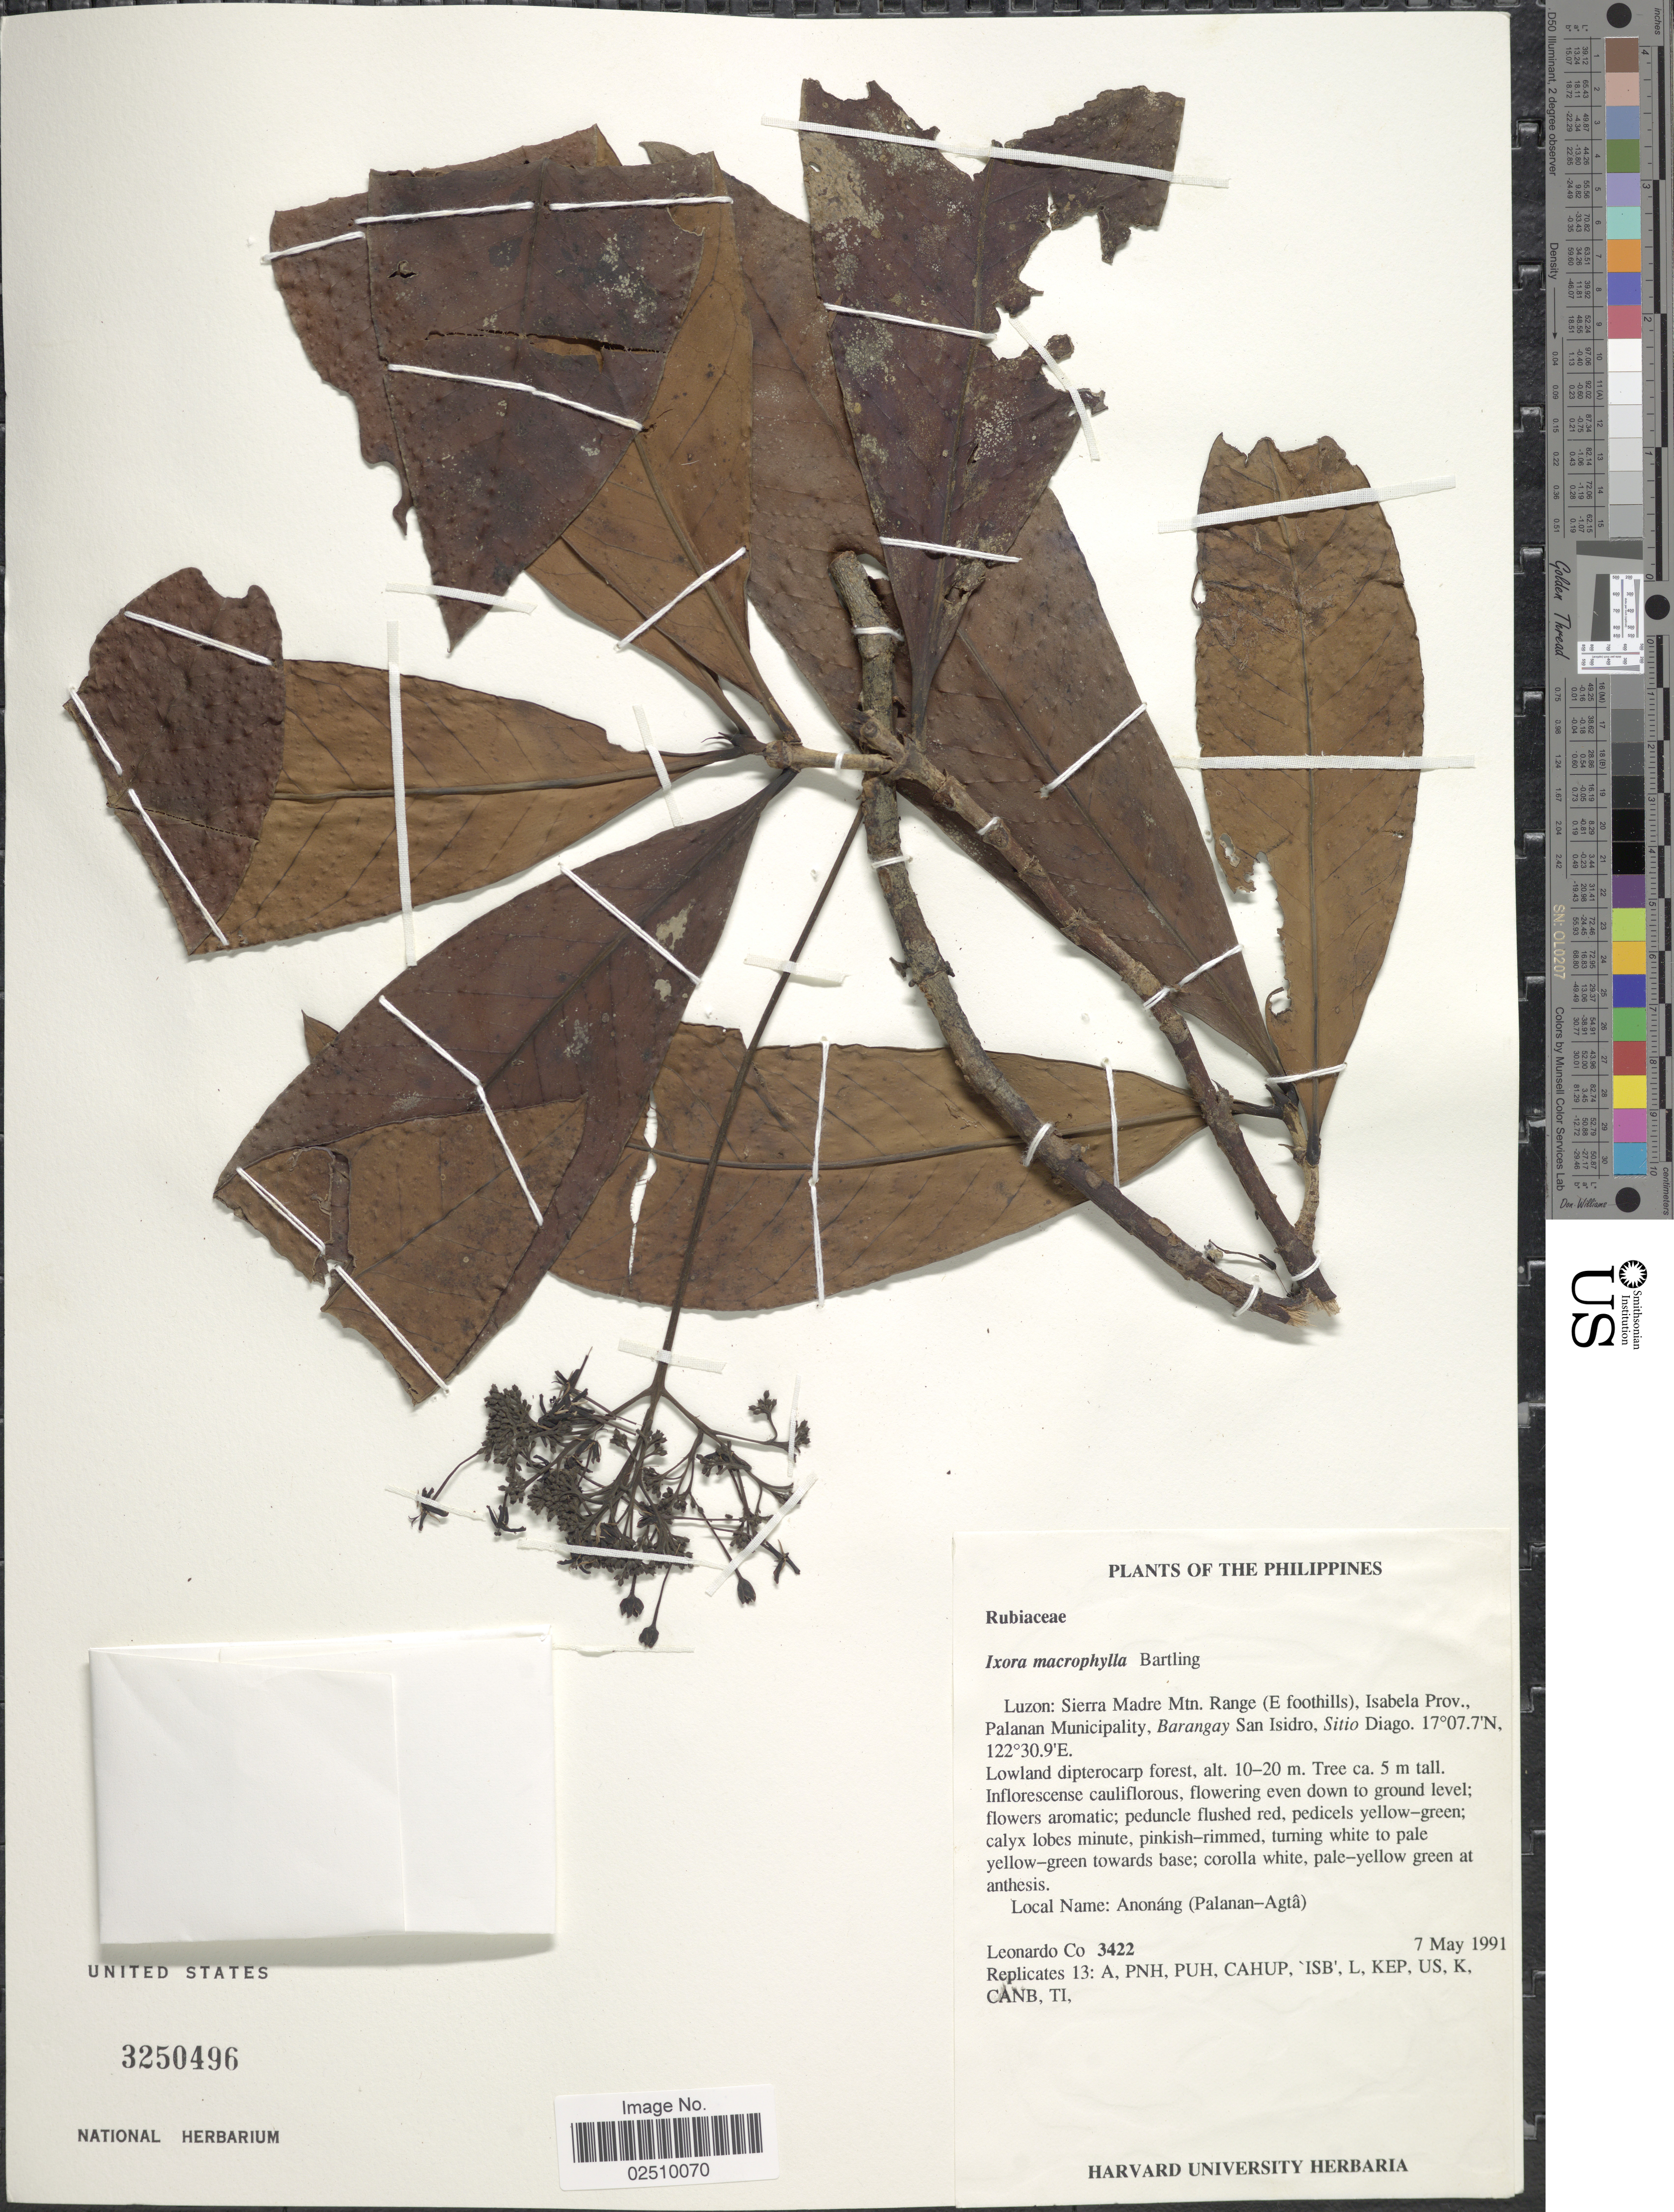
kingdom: Plantae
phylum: Tracheophyta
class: Magnoliopsida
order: Gentianales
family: Rubiaceae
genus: Ixora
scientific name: Ixora macrophylla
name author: Bartl. ex DC.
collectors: L. Co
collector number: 3422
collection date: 1991-05-07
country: Philippines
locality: Luzon: Sierra Madre Mtn. Range (E foothills), Isabela Prov., Palanan Municipality, Barangay San Isidro, Sitio Dago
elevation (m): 10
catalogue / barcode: US 3250496